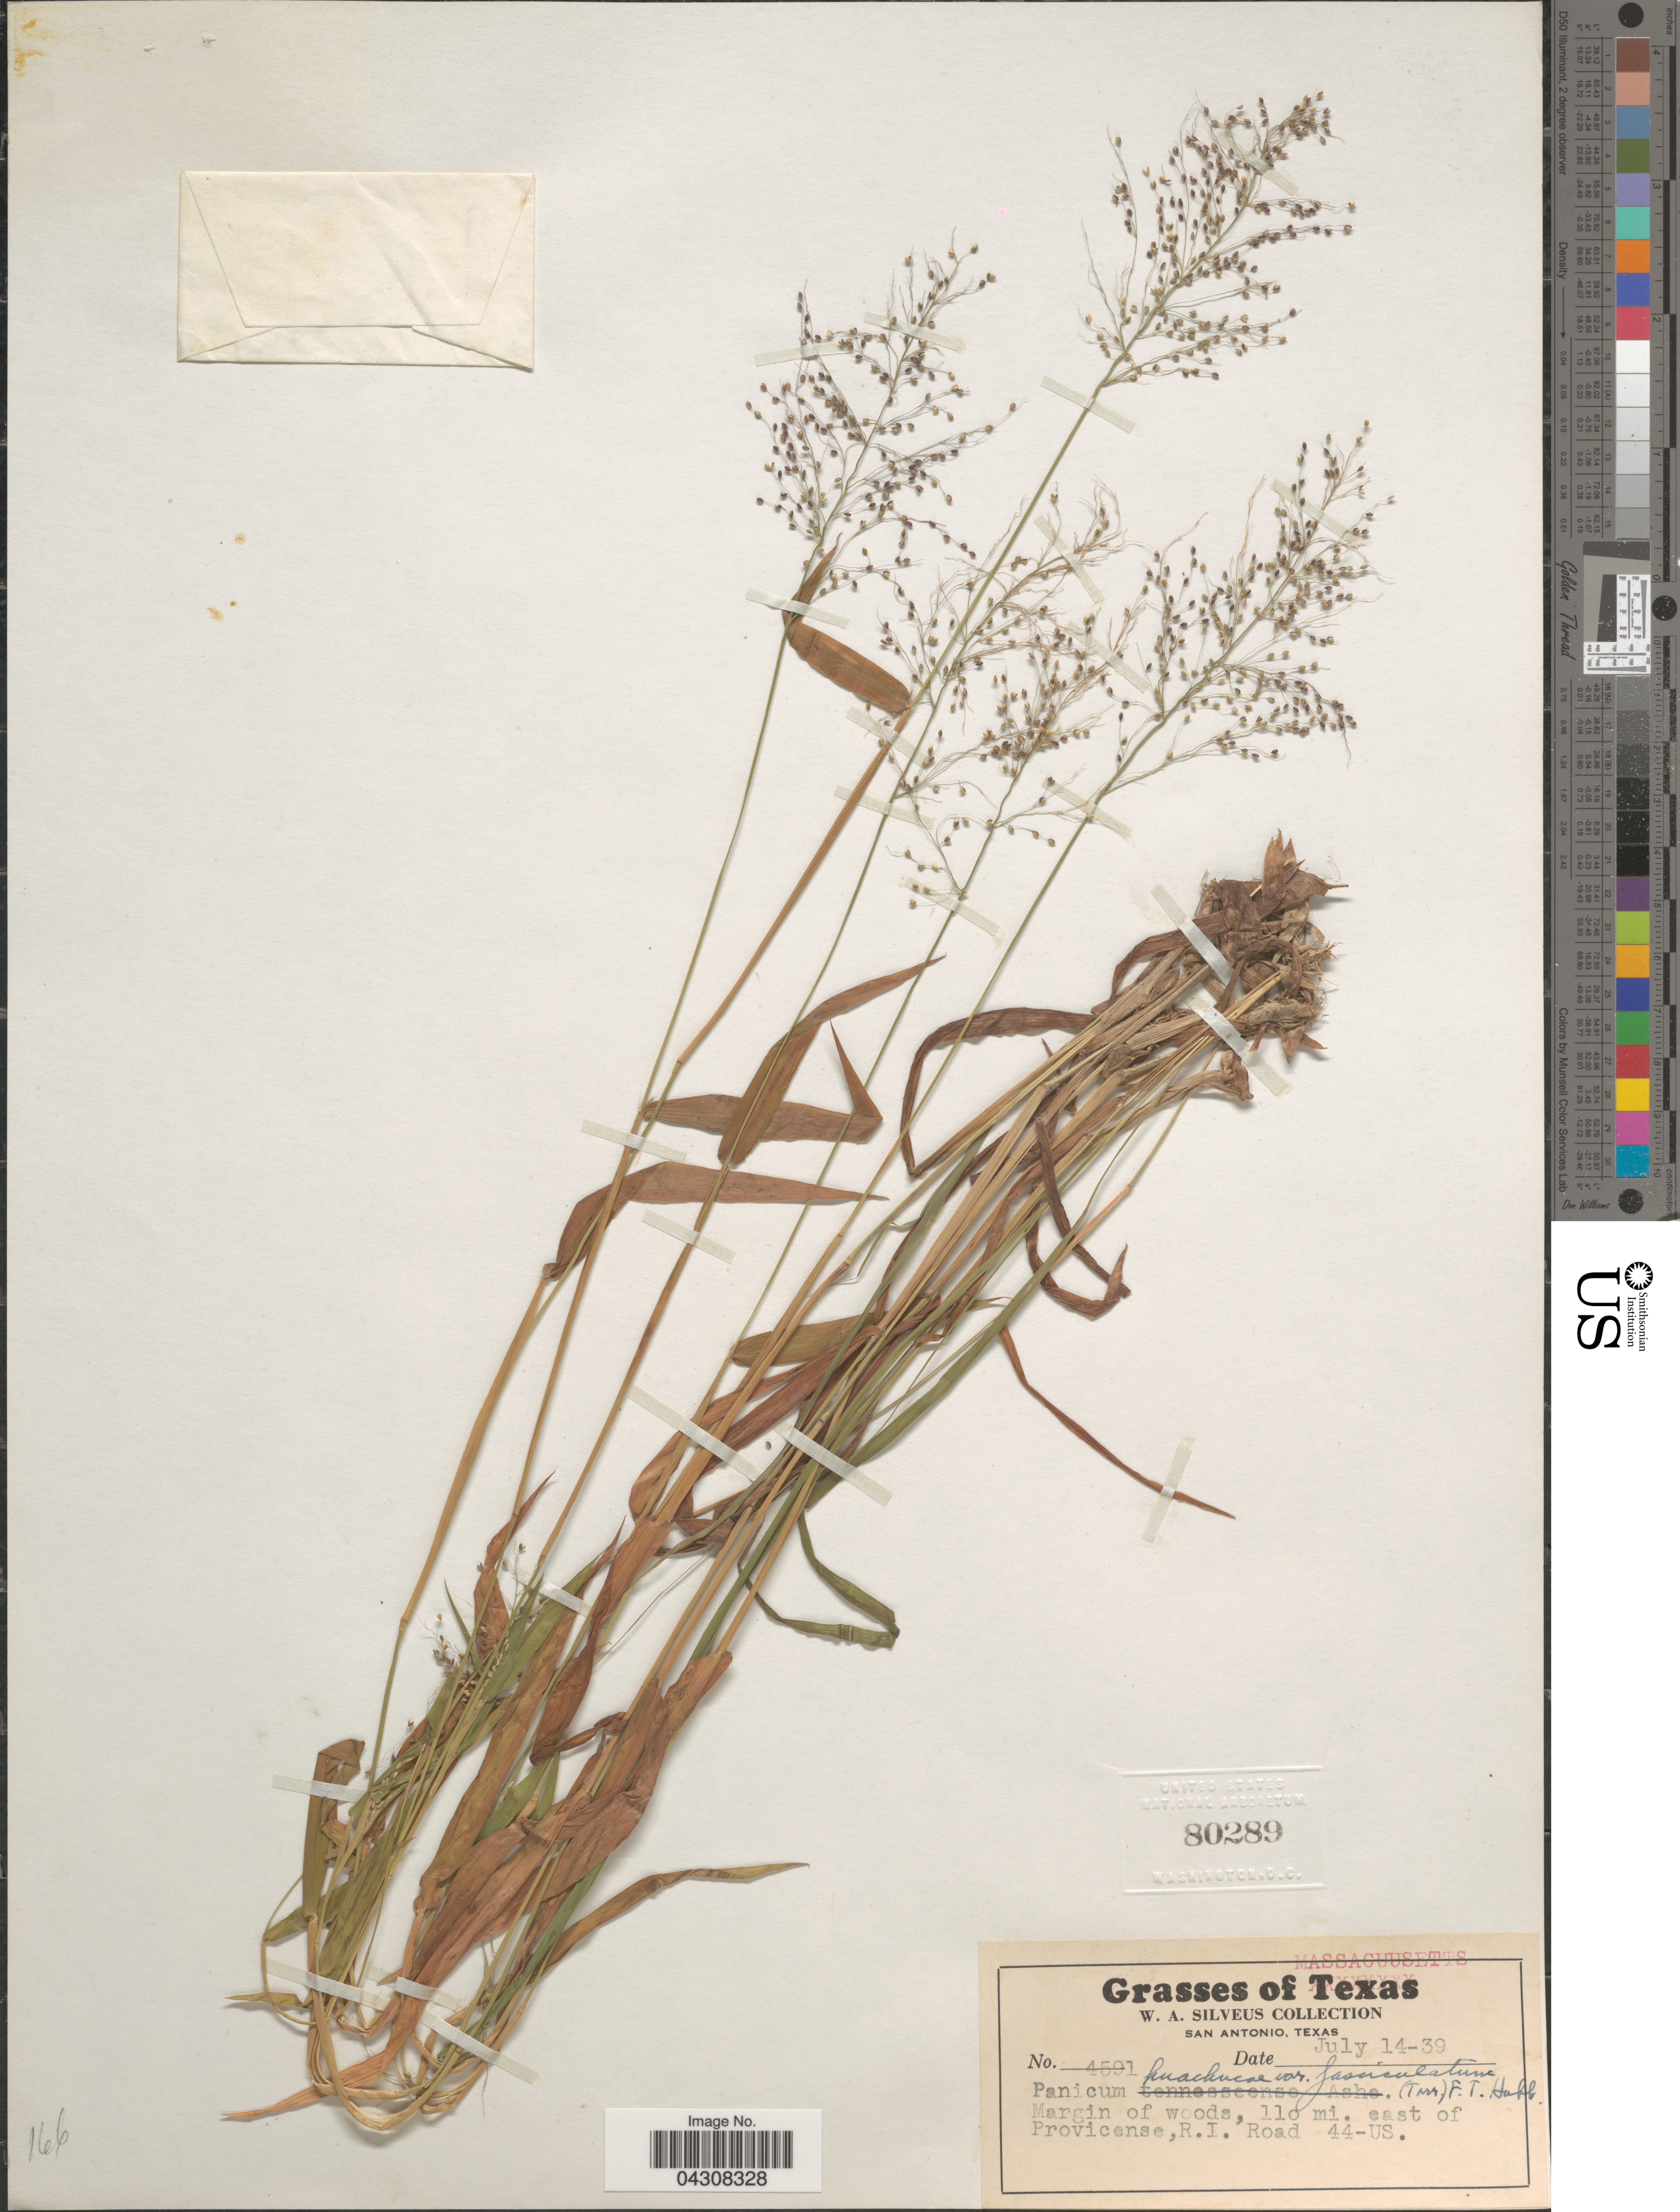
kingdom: Plantae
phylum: Tracheophyta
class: Liliopsida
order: Poales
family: Poaceae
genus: Dichanthelium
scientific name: Dichanthelium acuminatum var. acuminatum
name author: (Sw.) Gould & C.A. Clark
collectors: W. Silveus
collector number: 4591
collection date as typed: Transcribed d/m/y: 14/7/39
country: United States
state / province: Massachusetts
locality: Margin of woods, 110 mi. east of Provicense, R.I. Road 44-US.